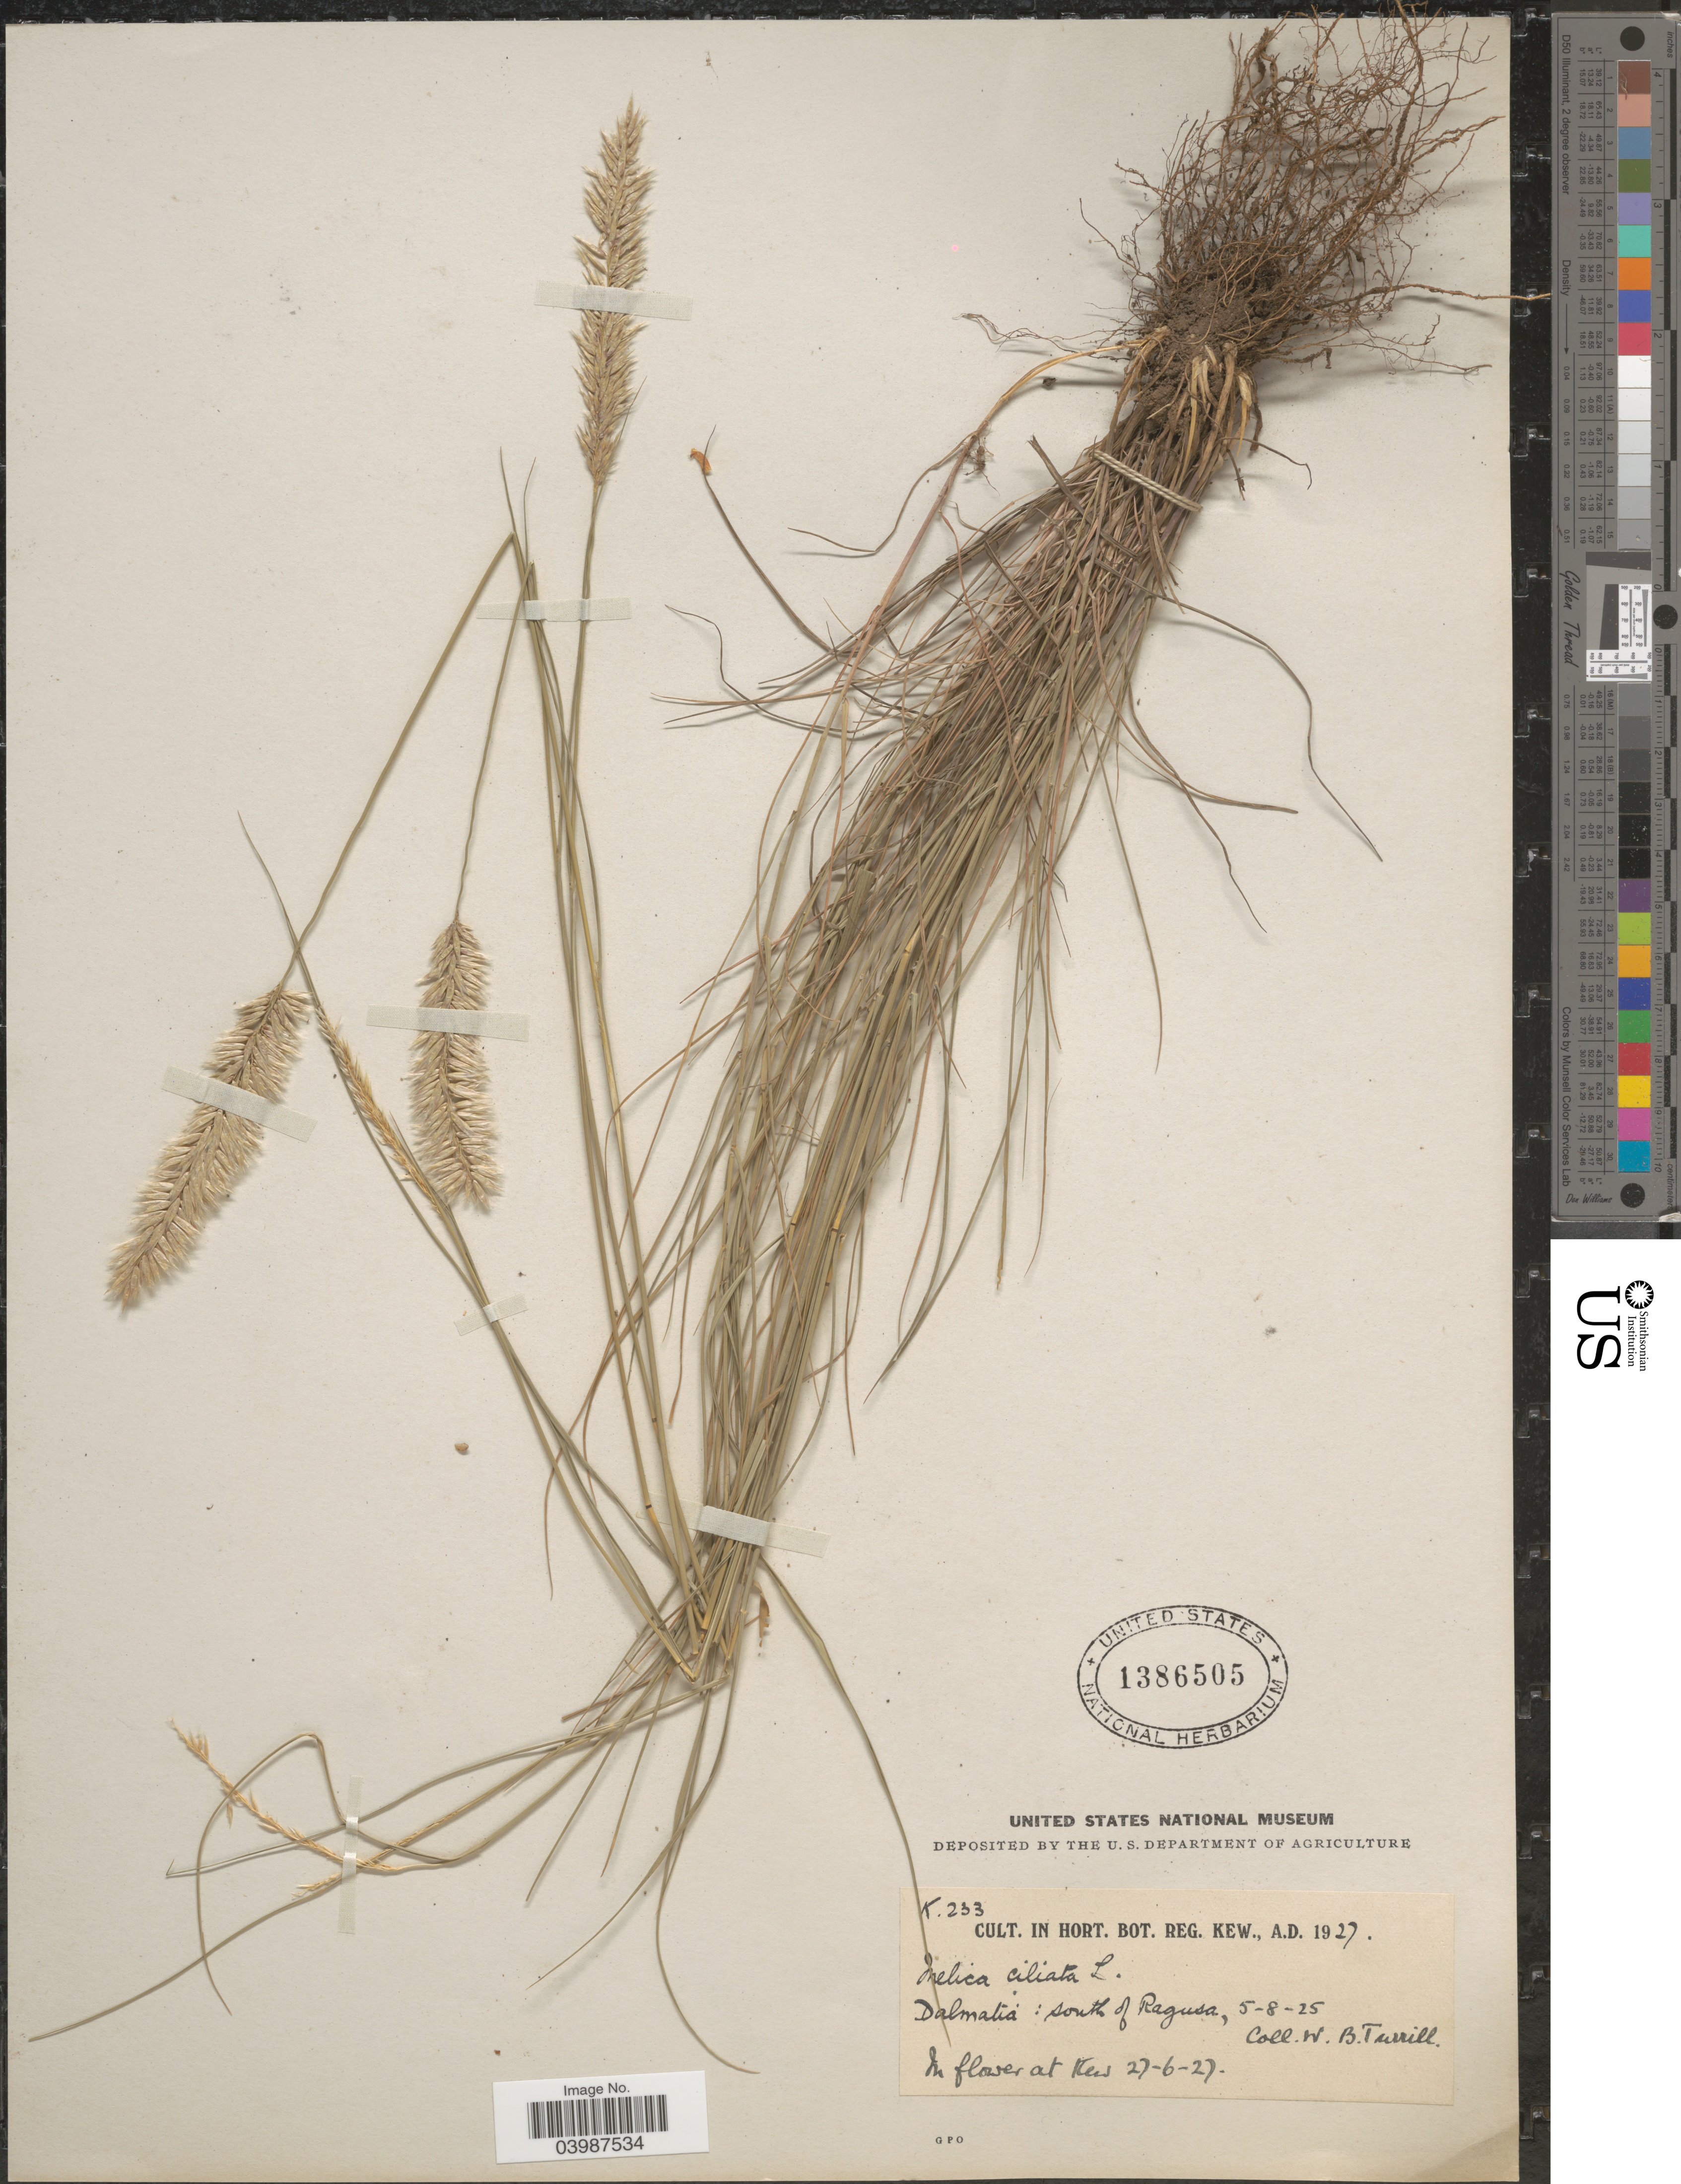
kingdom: Plantae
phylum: Tracheophyta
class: Liliopsida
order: Poales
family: Poaceae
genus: Melica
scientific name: Melica ciliata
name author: L.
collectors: W. B. Turrill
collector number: K233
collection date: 1927-06-27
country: United Kingdom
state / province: England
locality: In Hort. Bot. Reg. Kew.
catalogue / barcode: US 1386505